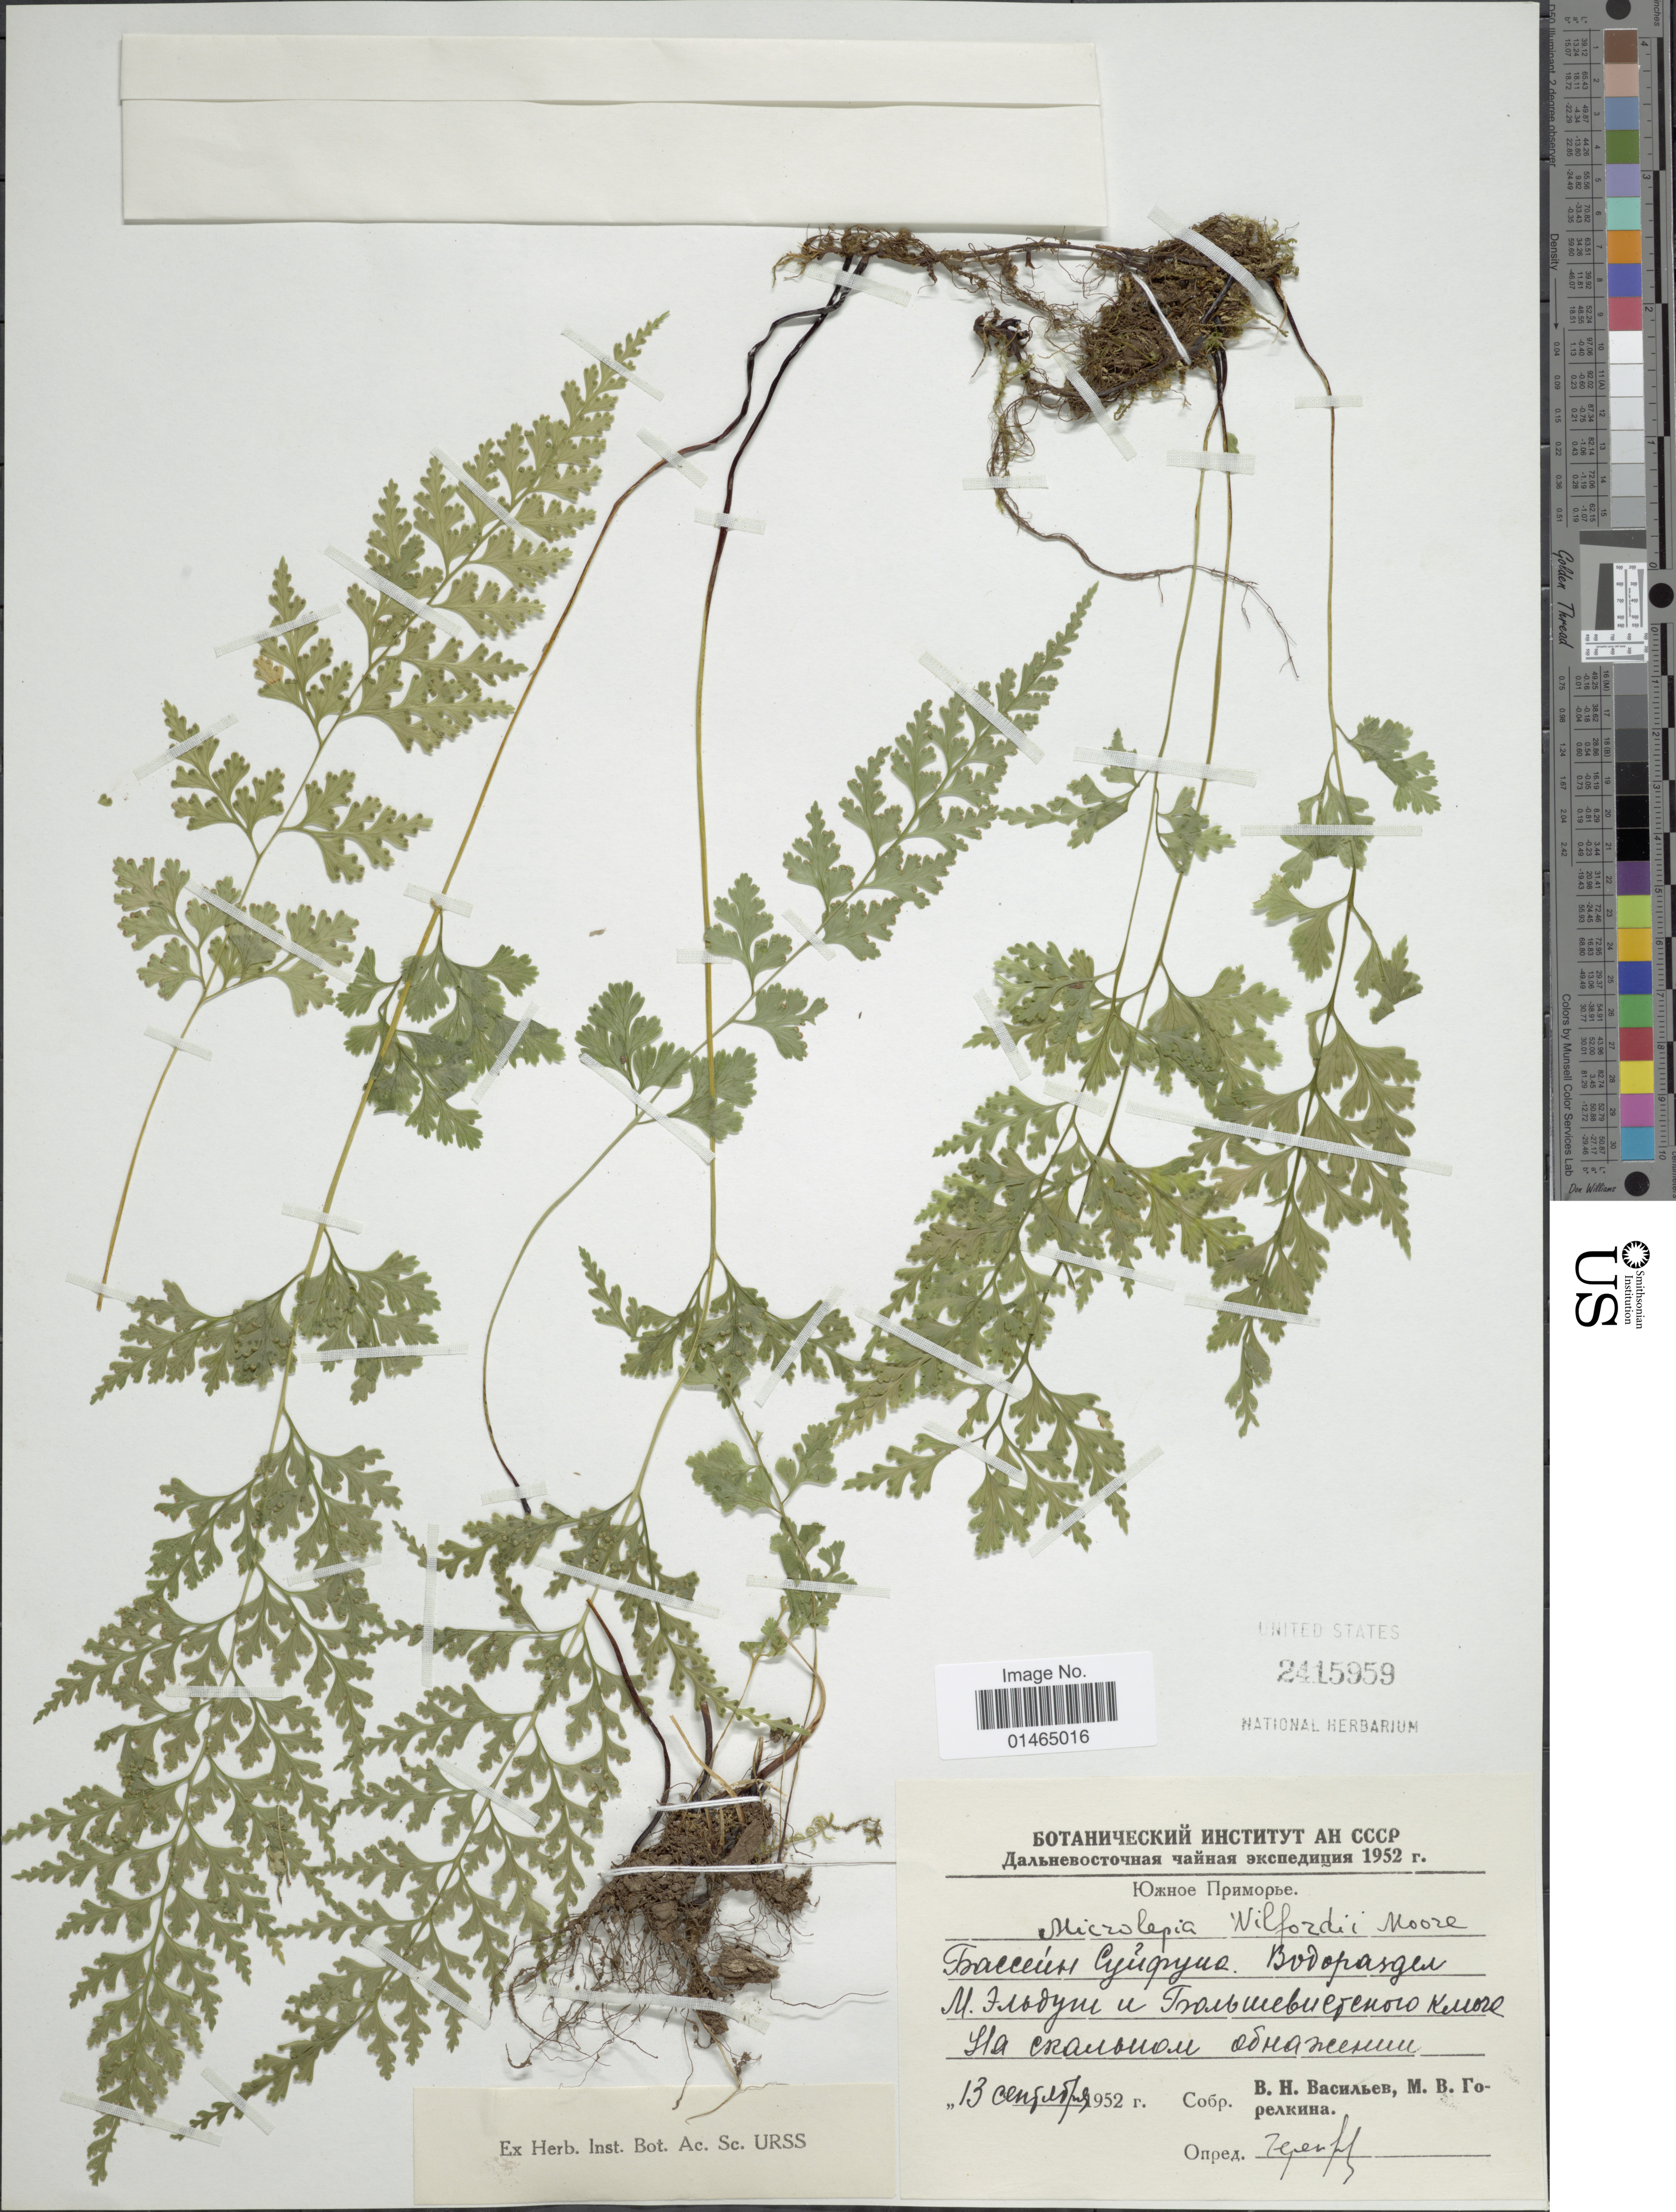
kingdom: Plantae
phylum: Tracheophyta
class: Polypodiopsida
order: Polypodiales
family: Dennstaedtiaceae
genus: Dennstaedtia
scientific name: Dennstaedtia wilfordii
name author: (T. Moore) Christ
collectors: V. Vasilev & M. Gorelkina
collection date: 1952-09-13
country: Russian Federation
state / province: Primorsky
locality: Basin of Suifun river.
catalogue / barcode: US 2415959